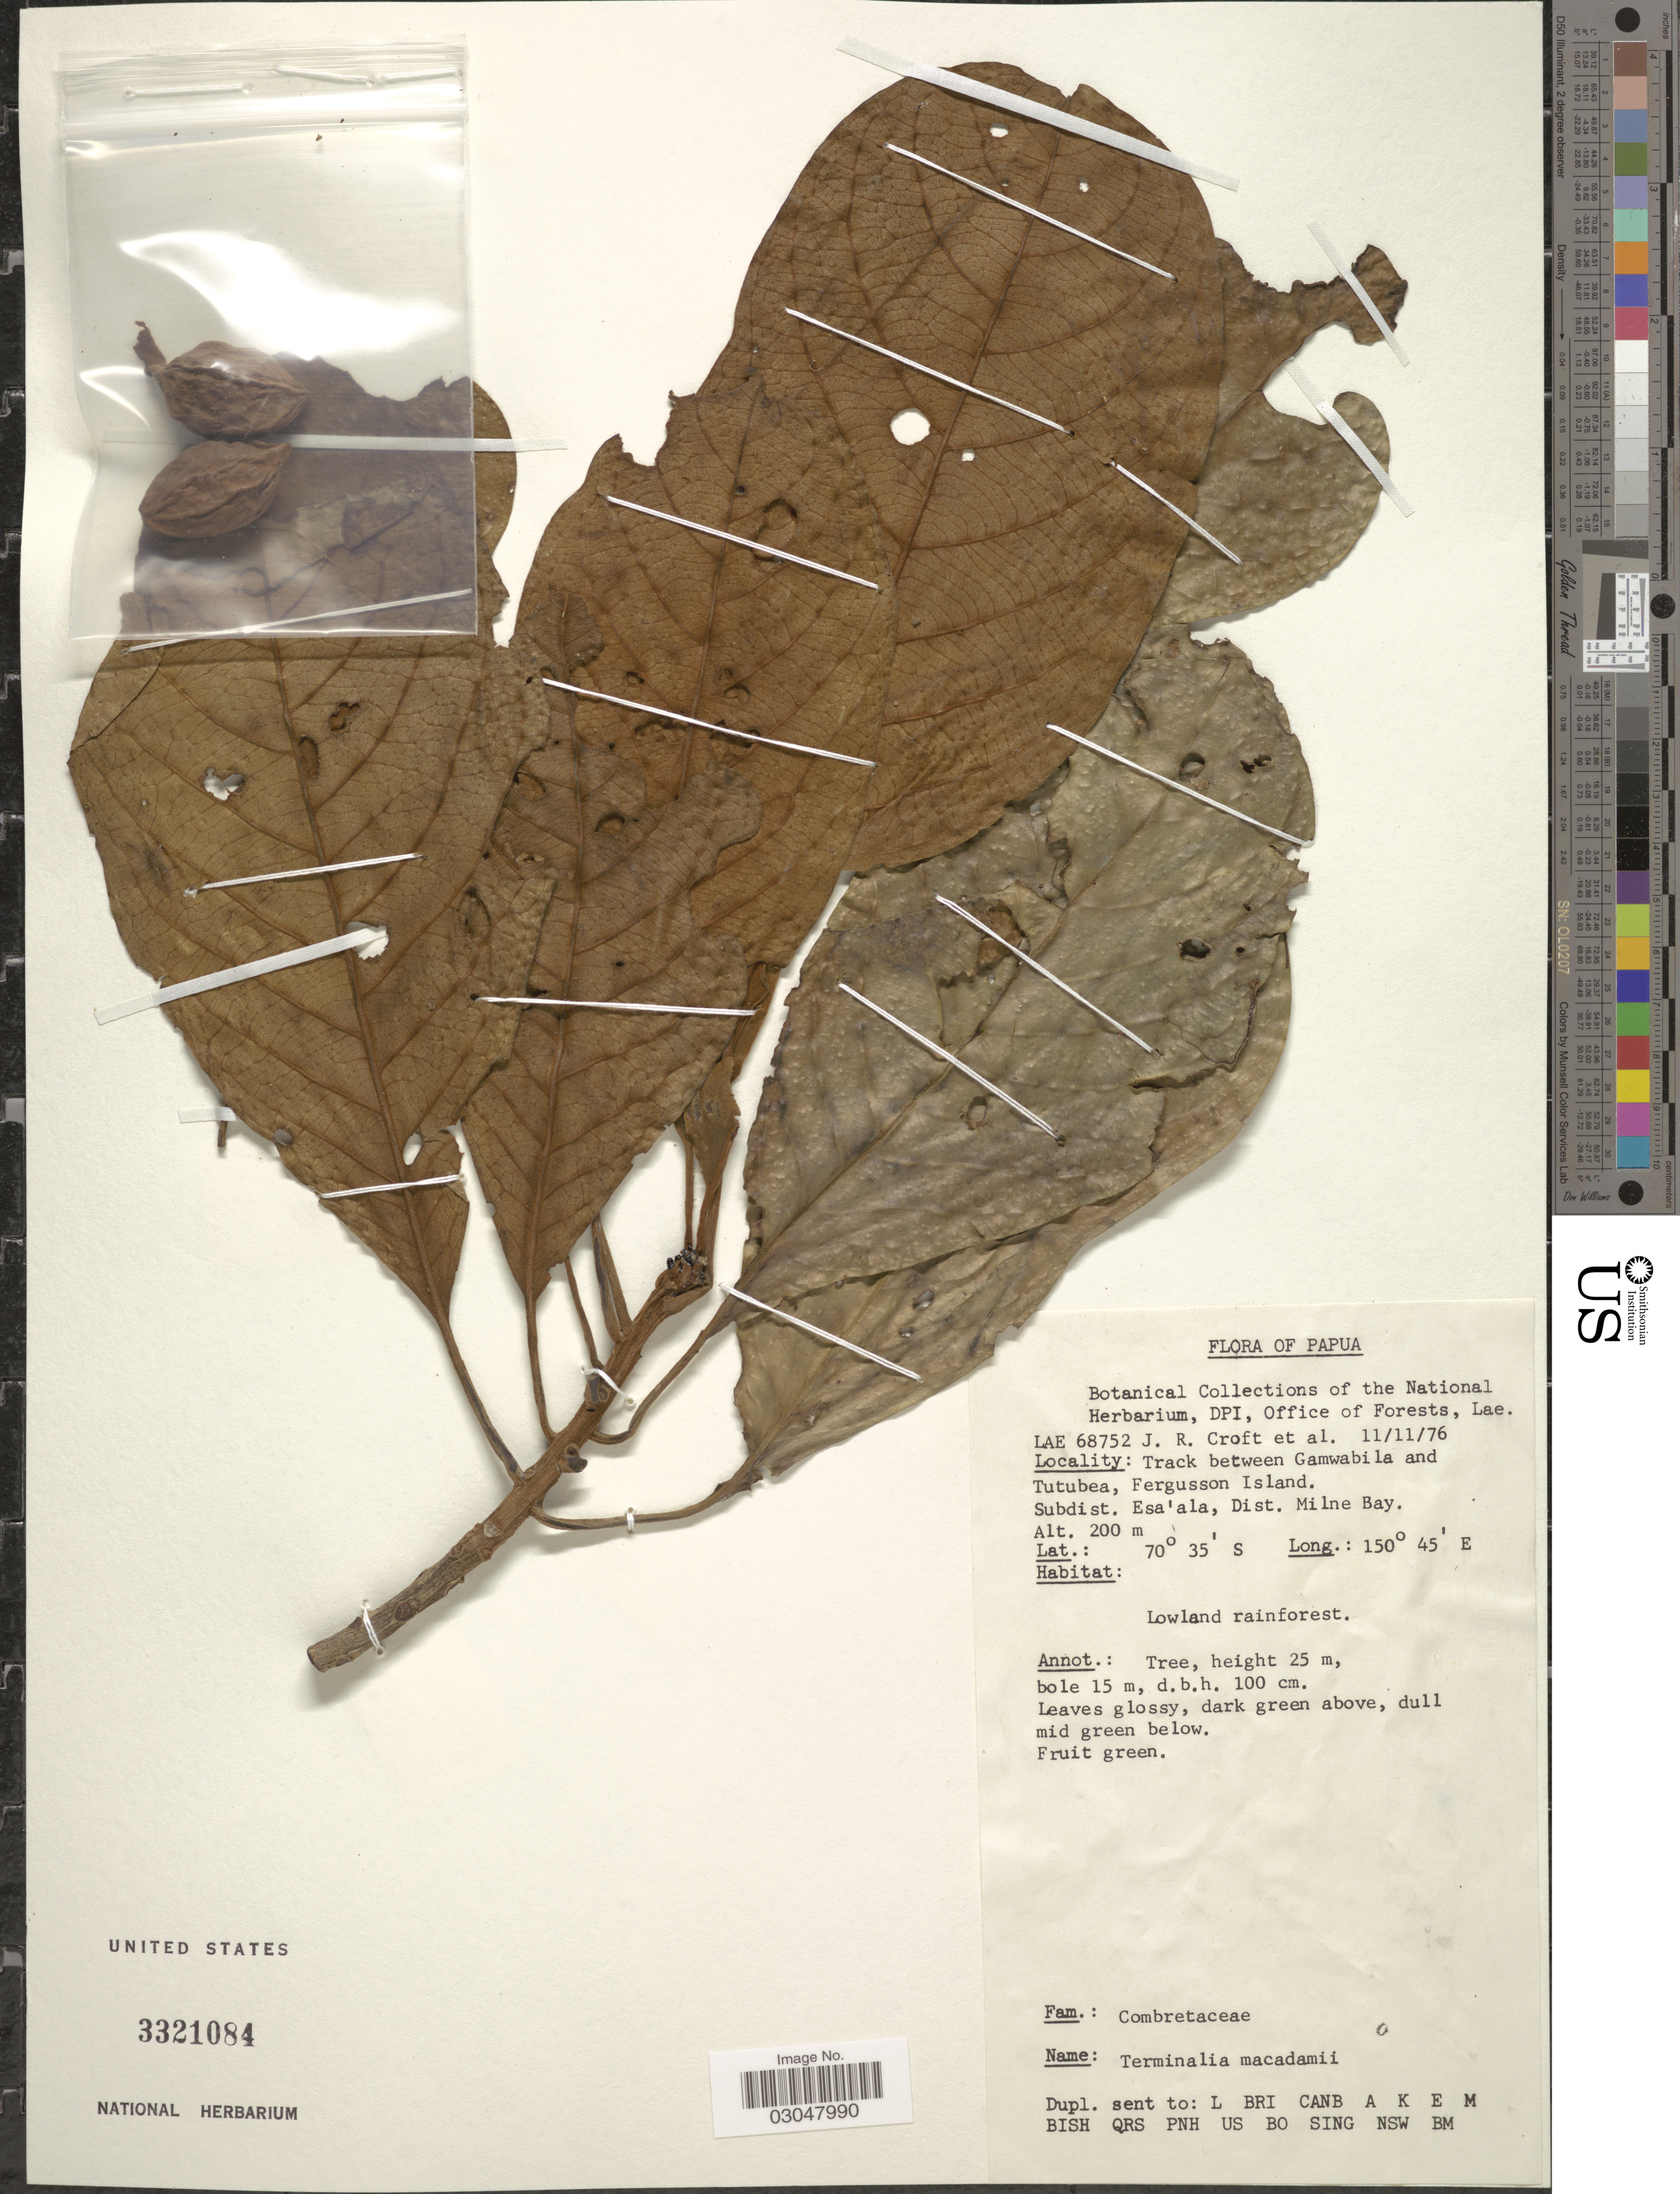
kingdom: Plantae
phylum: Tracheophyta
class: Magnoliopsida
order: Myrtales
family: Combretaceae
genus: Terminalia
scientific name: Terminalia macadamii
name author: Exell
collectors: J. R. Croft & et al.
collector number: LAE 68752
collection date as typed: Transcribed d/m/y: 11/11/76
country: Papua New Guinea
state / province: Milne Bay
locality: Papua. Track between Gamwabila and Tutubea, Fergusson Island. Subdist. Esa'ala, Dist. Milne Bay.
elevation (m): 200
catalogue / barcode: US 3321084